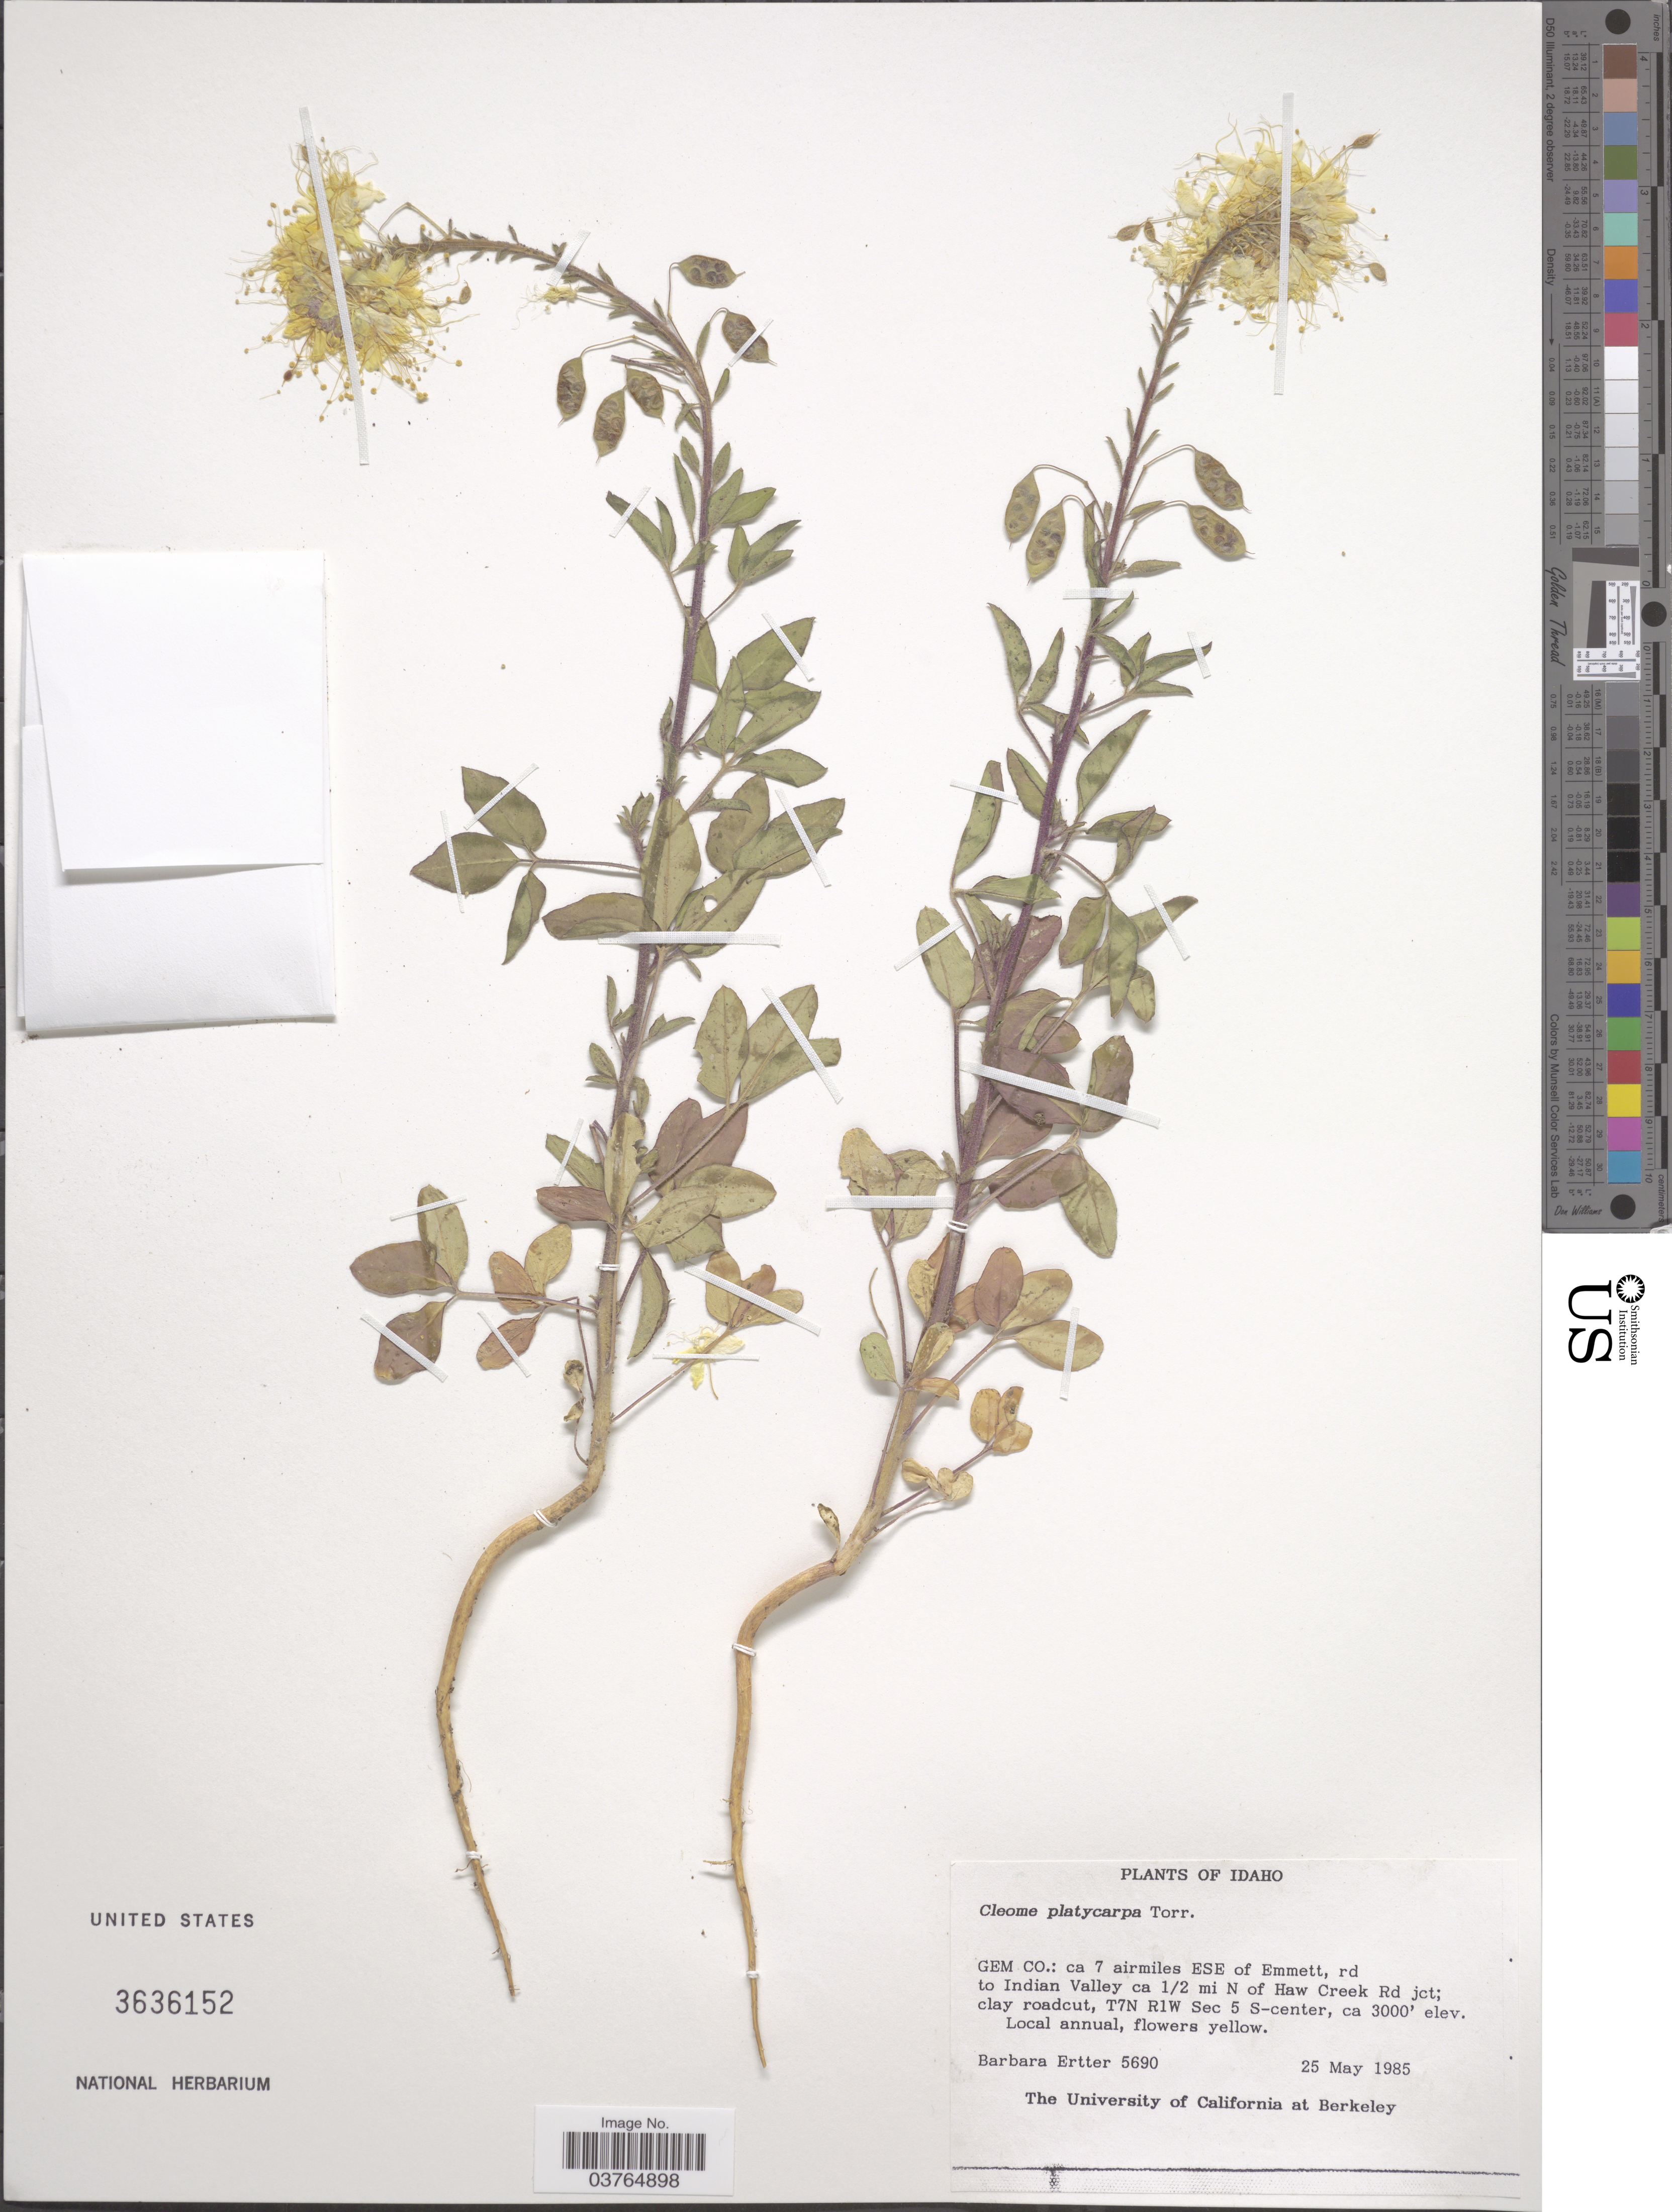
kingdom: Plantae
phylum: Tracheophyta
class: Magnoliopsida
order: Brassicales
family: Cleomaceae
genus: Cleomella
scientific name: Cleomella platycarpa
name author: (Torr.) Roalson & J.C. Hall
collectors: B. Ertter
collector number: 5690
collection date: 1985-05-25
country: United States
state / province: Idaho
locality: Gem Co.: ca 7 airmiles ESE of Emmett, rd to Indian Valley ca ½ mi N of Haw Creek Rd jct; clay roadcut, T7N R1W Sec 5 S-center.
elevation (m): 914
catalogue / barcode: US 3636152